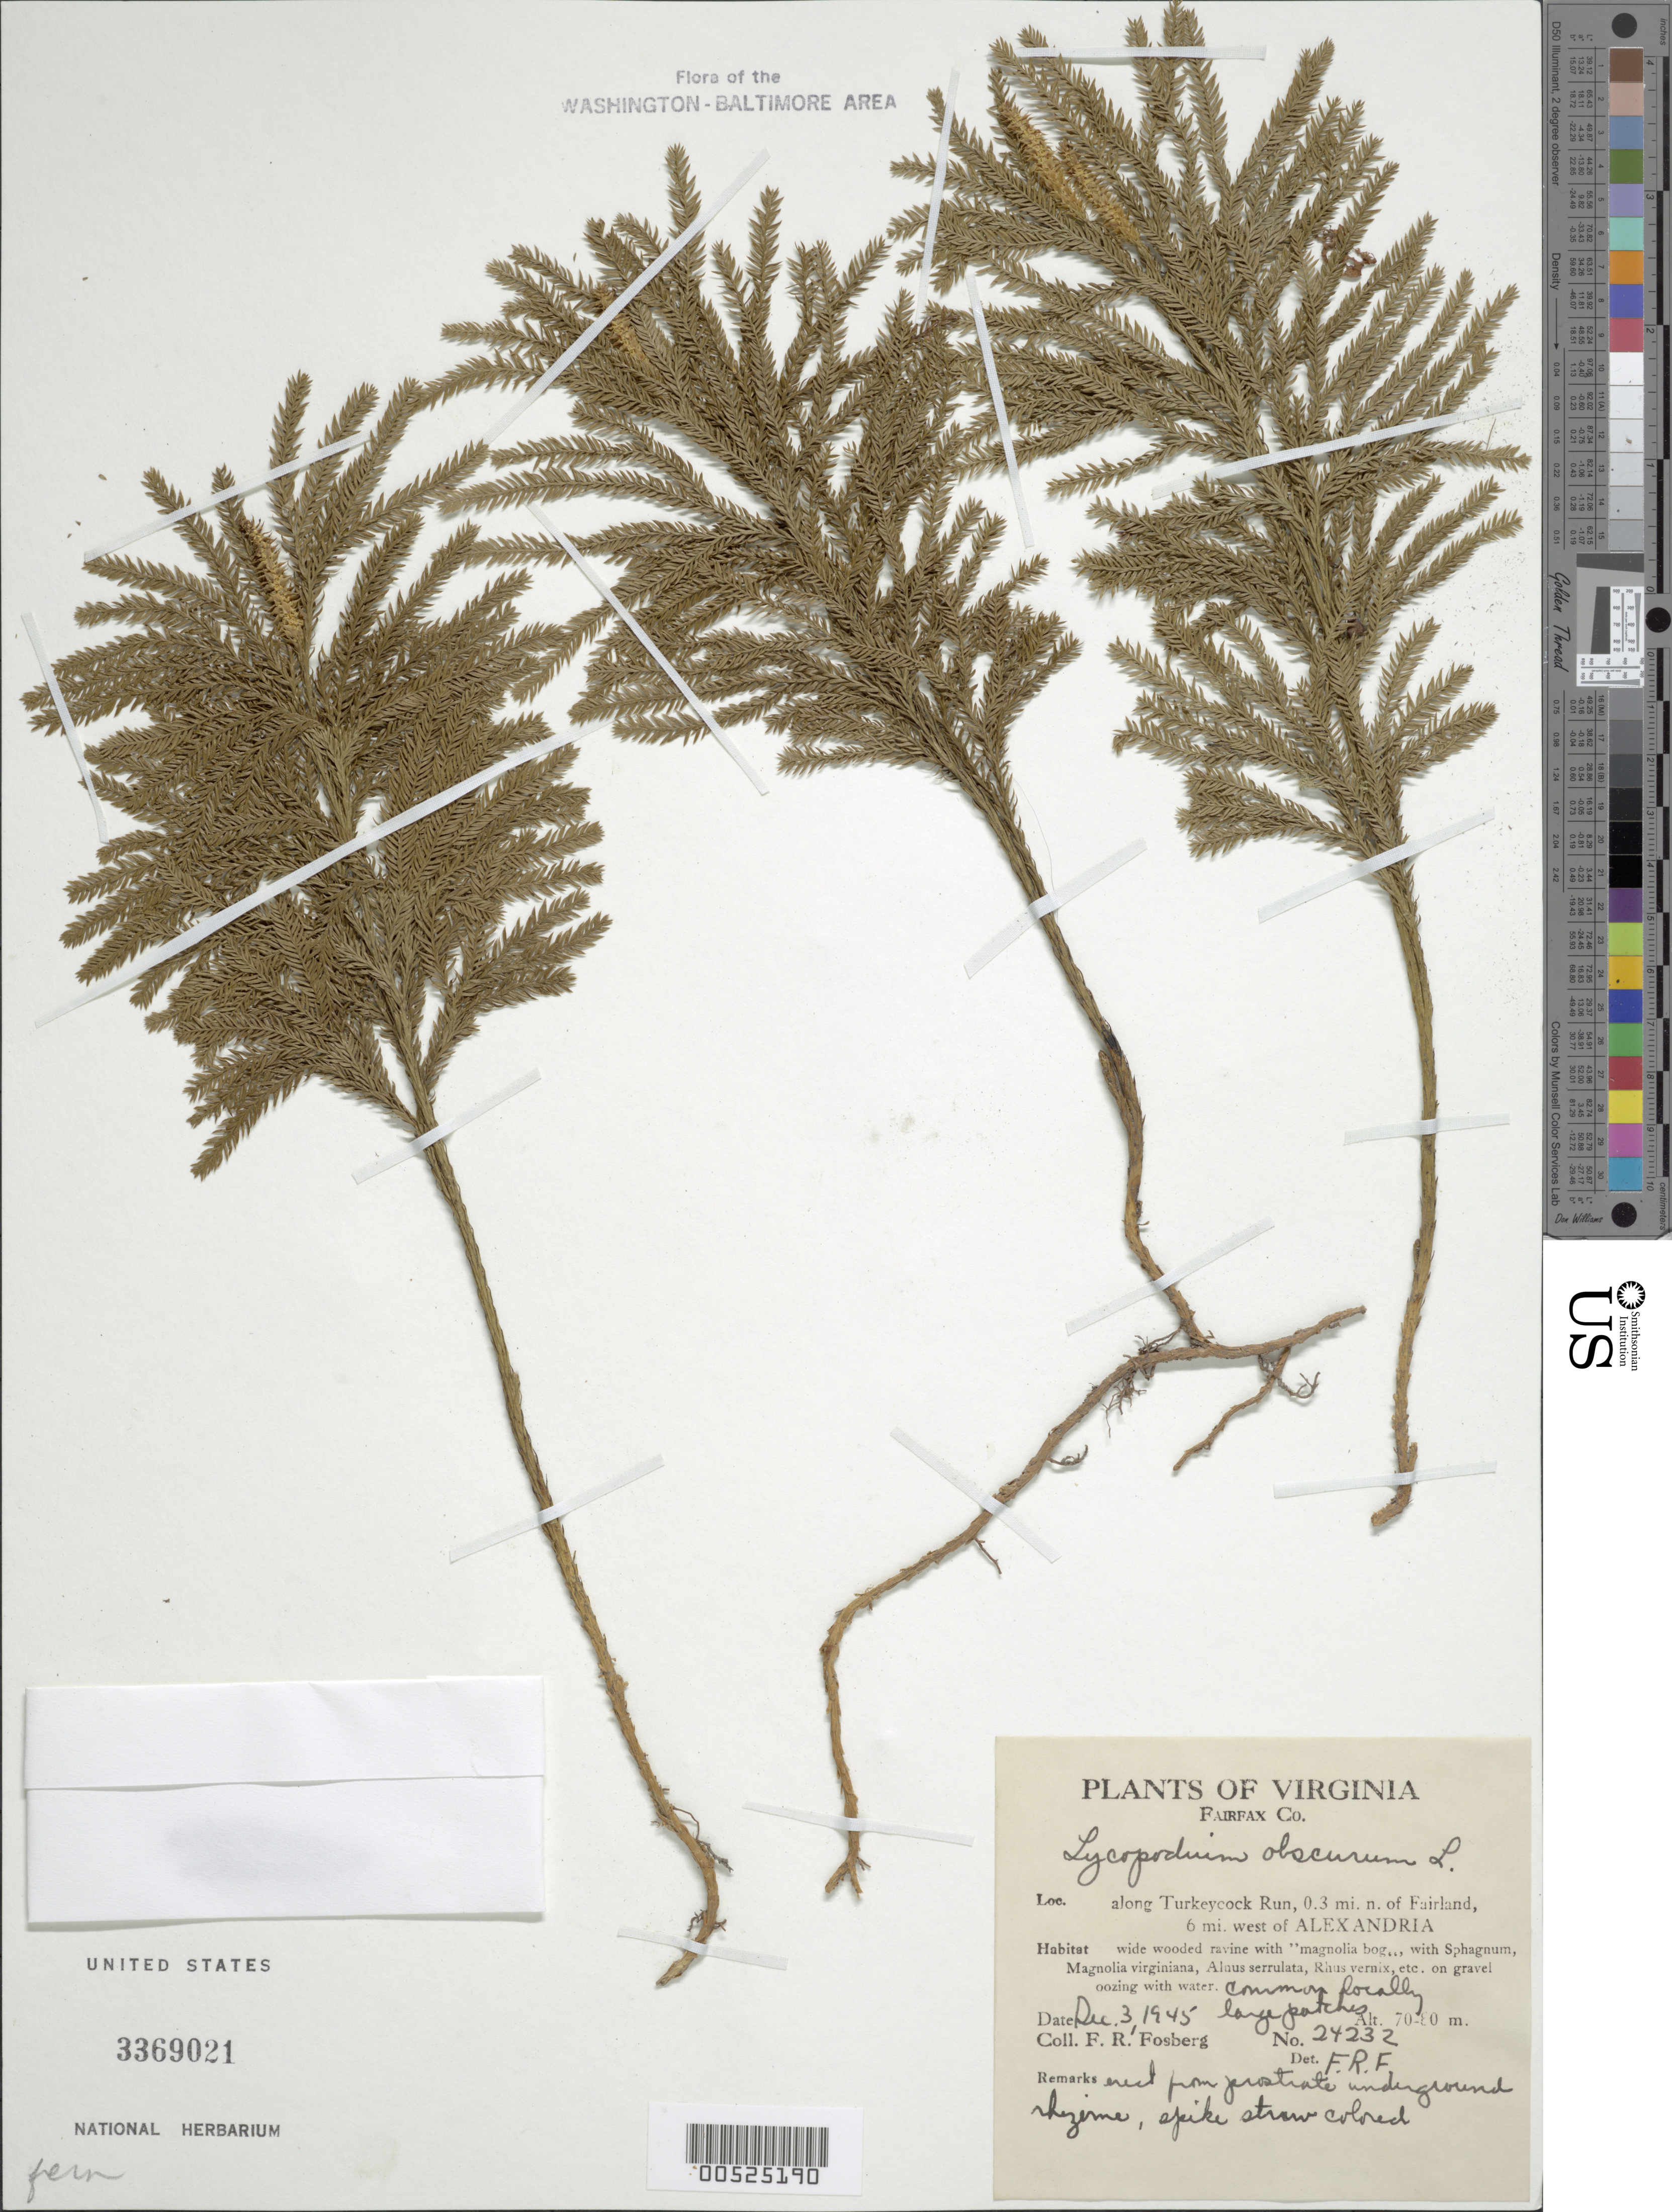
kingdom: Plantae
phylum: Tracheophyta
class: Lycopodiopsida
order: Lycopodiales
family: Lycopodiaceae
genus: Dendrolycopodium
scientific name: Dendrolycopodium obscurum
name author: (L.) A. Haines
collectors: F. R. Fosberg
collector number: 24232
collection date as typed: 03 Dec 1945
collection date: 1945-12-03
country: United States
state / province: Virginia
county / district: Fairfax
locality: Along Turkeycock Run, 0.3 mi. N of Fairland, 6 mi. W of Alexandria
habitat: Wide wooded raivne with magnolia bog on gravel oozing with water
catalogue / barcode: US 3369021